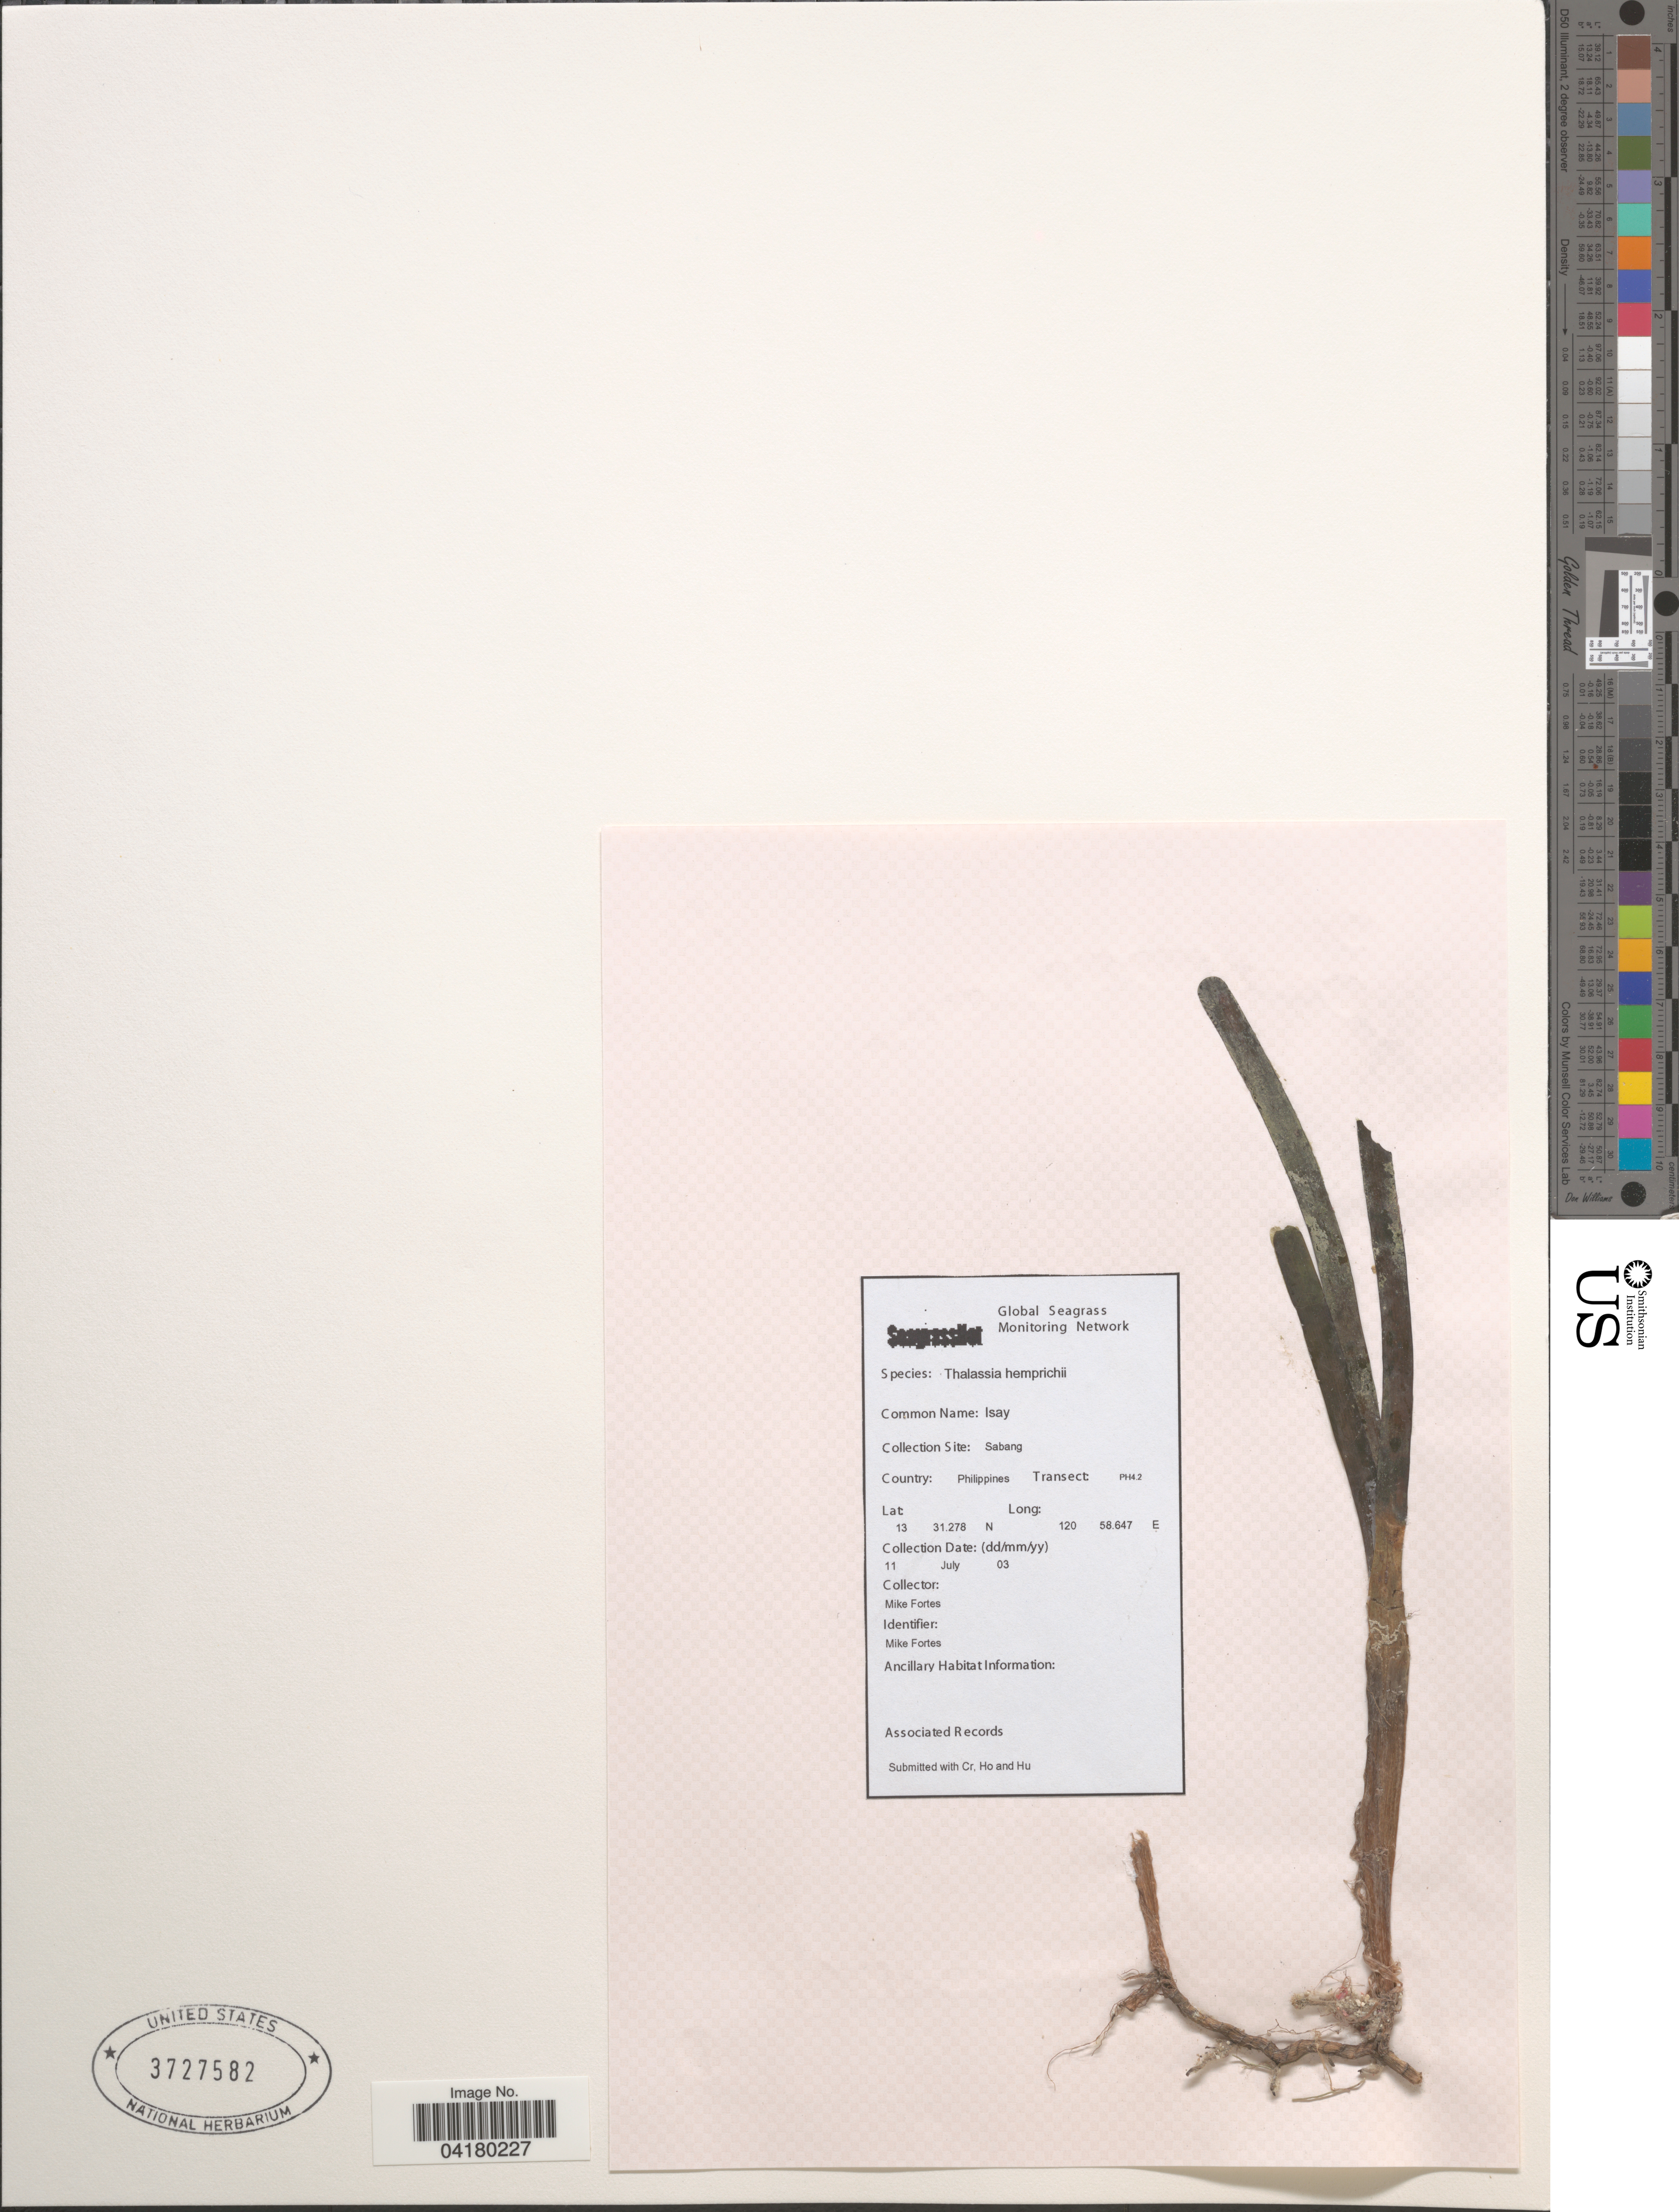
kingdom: Plantae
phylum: Tracheophyta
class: Liliopsida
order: Alismatales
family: Hydrocharitaceae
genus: Thalassia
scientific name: Thalassia hemprichii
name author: Asch.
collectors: M. Fortes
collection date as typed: Transcribed d/m/y: 11/7/3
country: Philippines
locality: Sabang. Transect: PH4.2.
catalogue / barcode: US 3727582